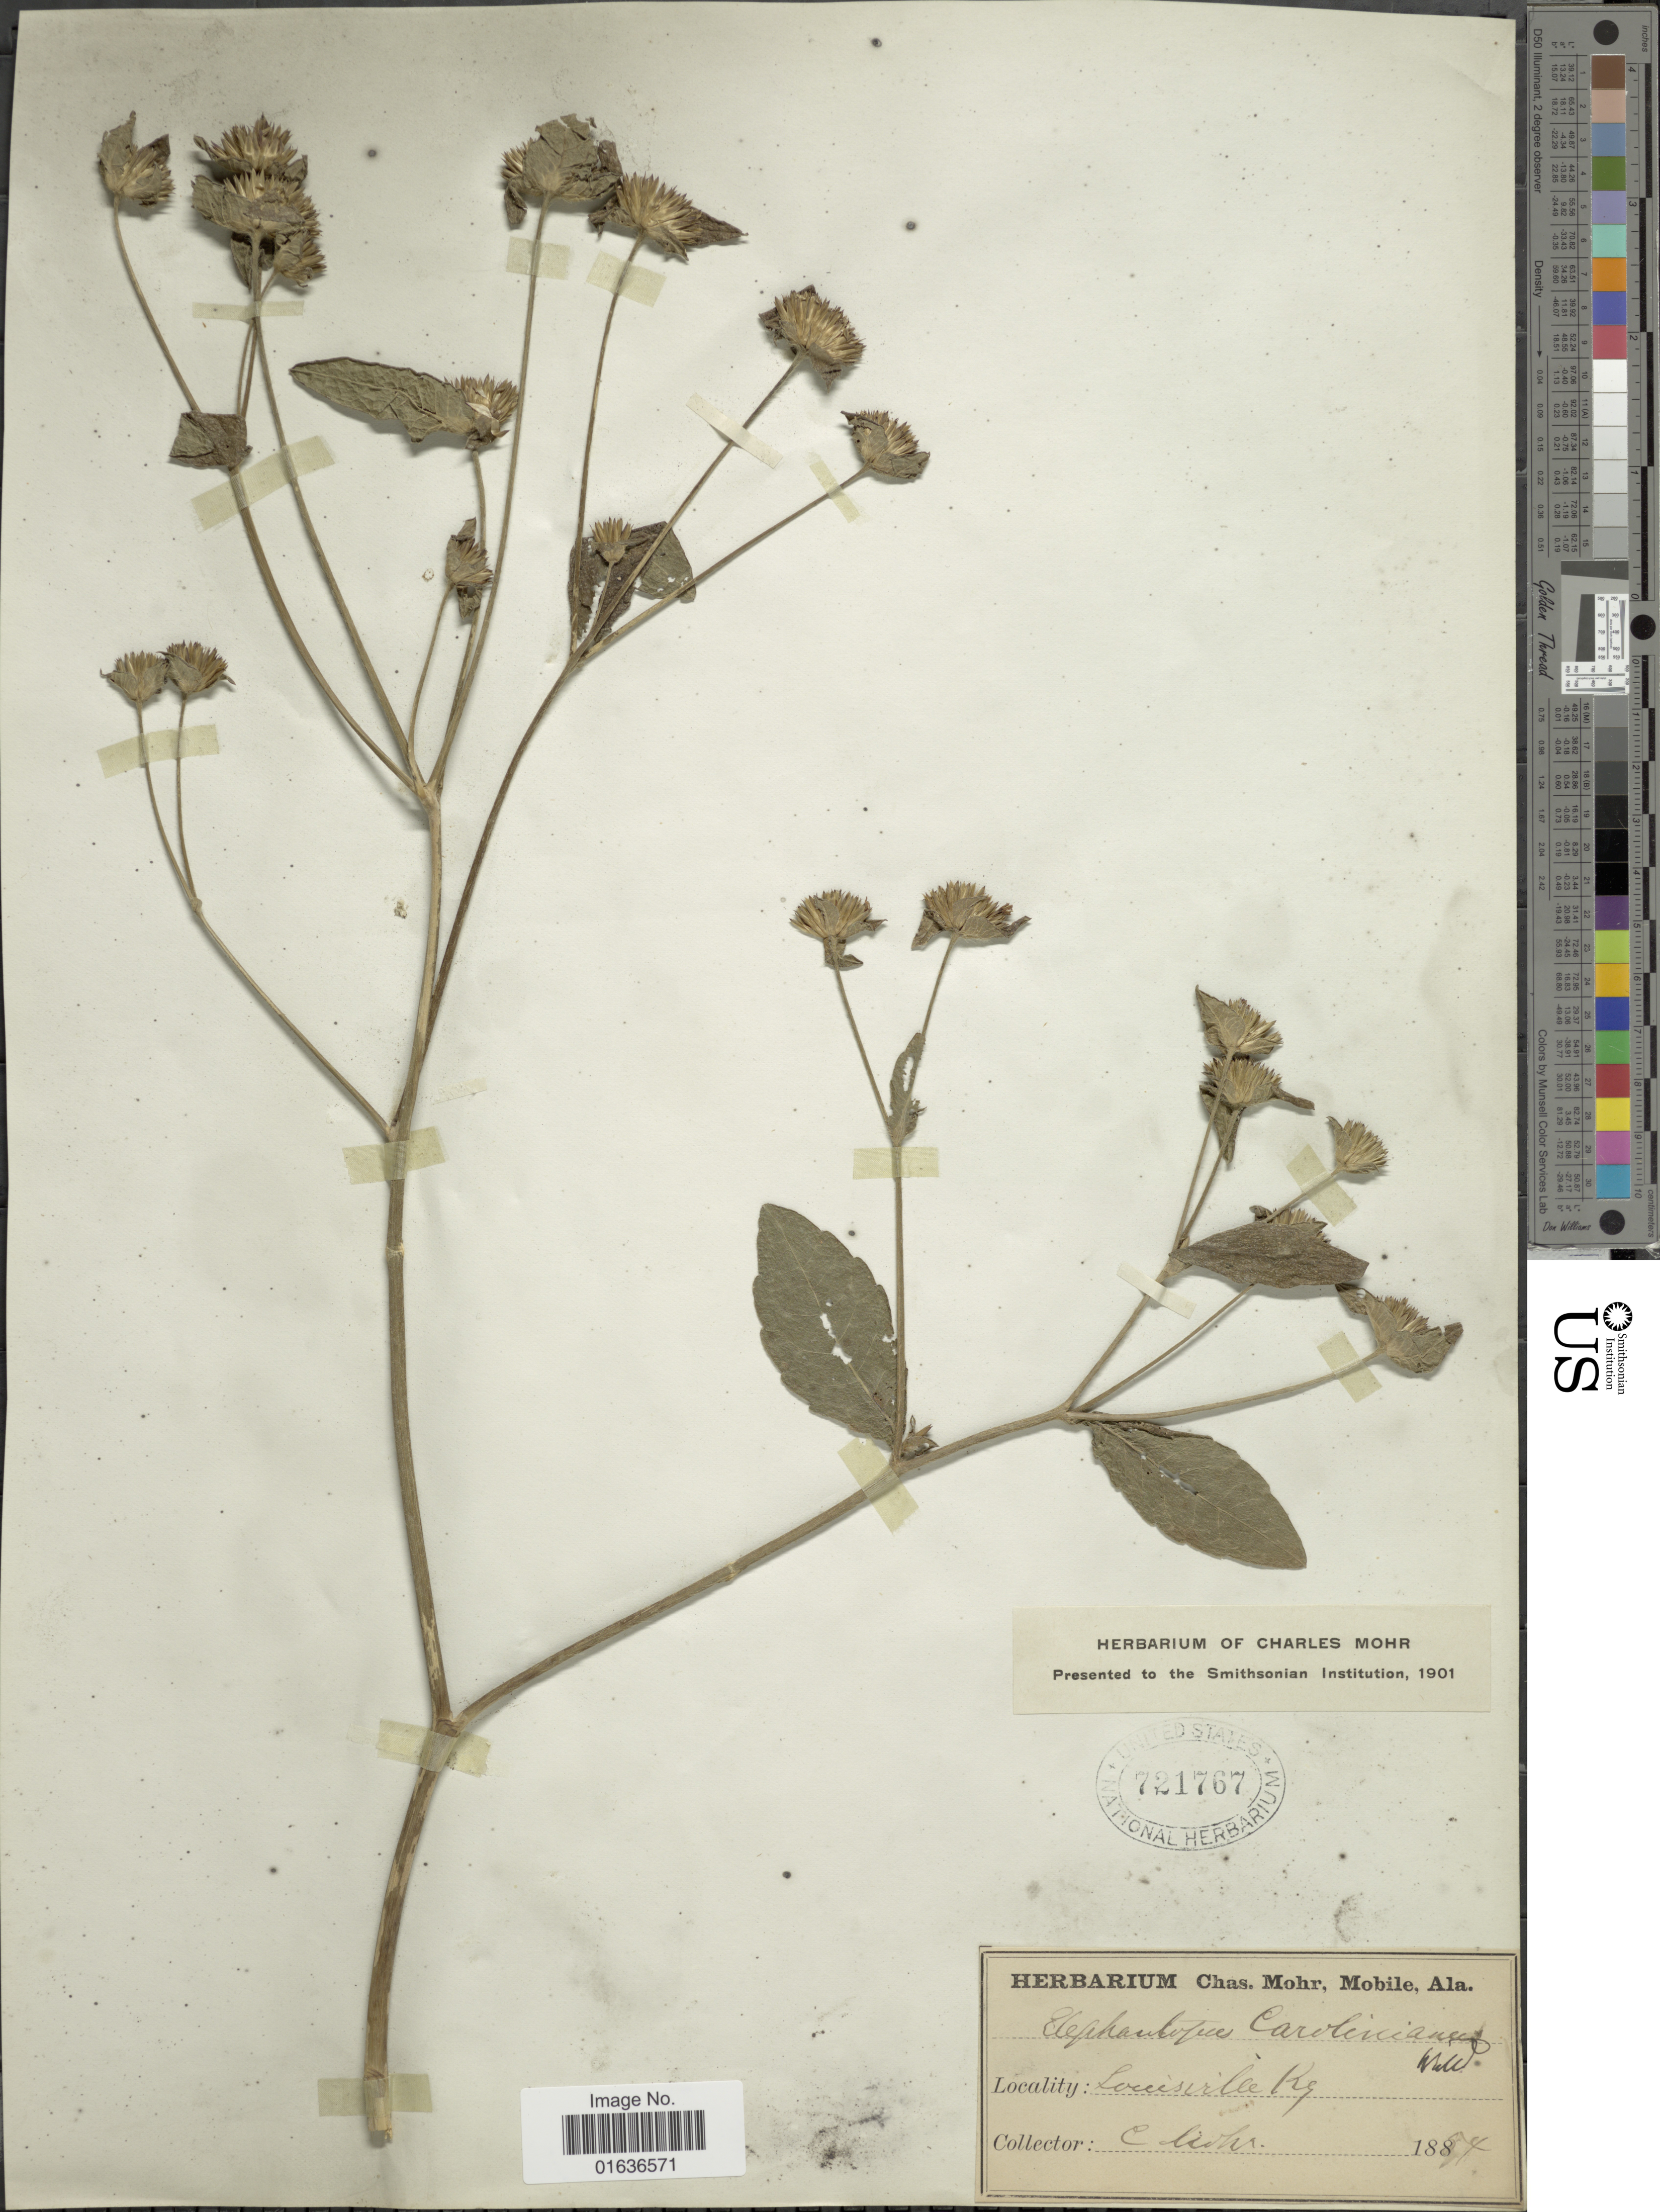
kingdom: Plantae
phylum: Tracheophyta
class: Magnoliopsida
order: Asterales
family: Asteraceae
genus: Elephantopus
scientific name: Elephantopus carolinianus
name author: Raeusch.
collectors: C. T. Mohr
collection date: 1884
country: United States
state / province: Kentucky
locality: Louisville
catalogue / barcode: US 721767